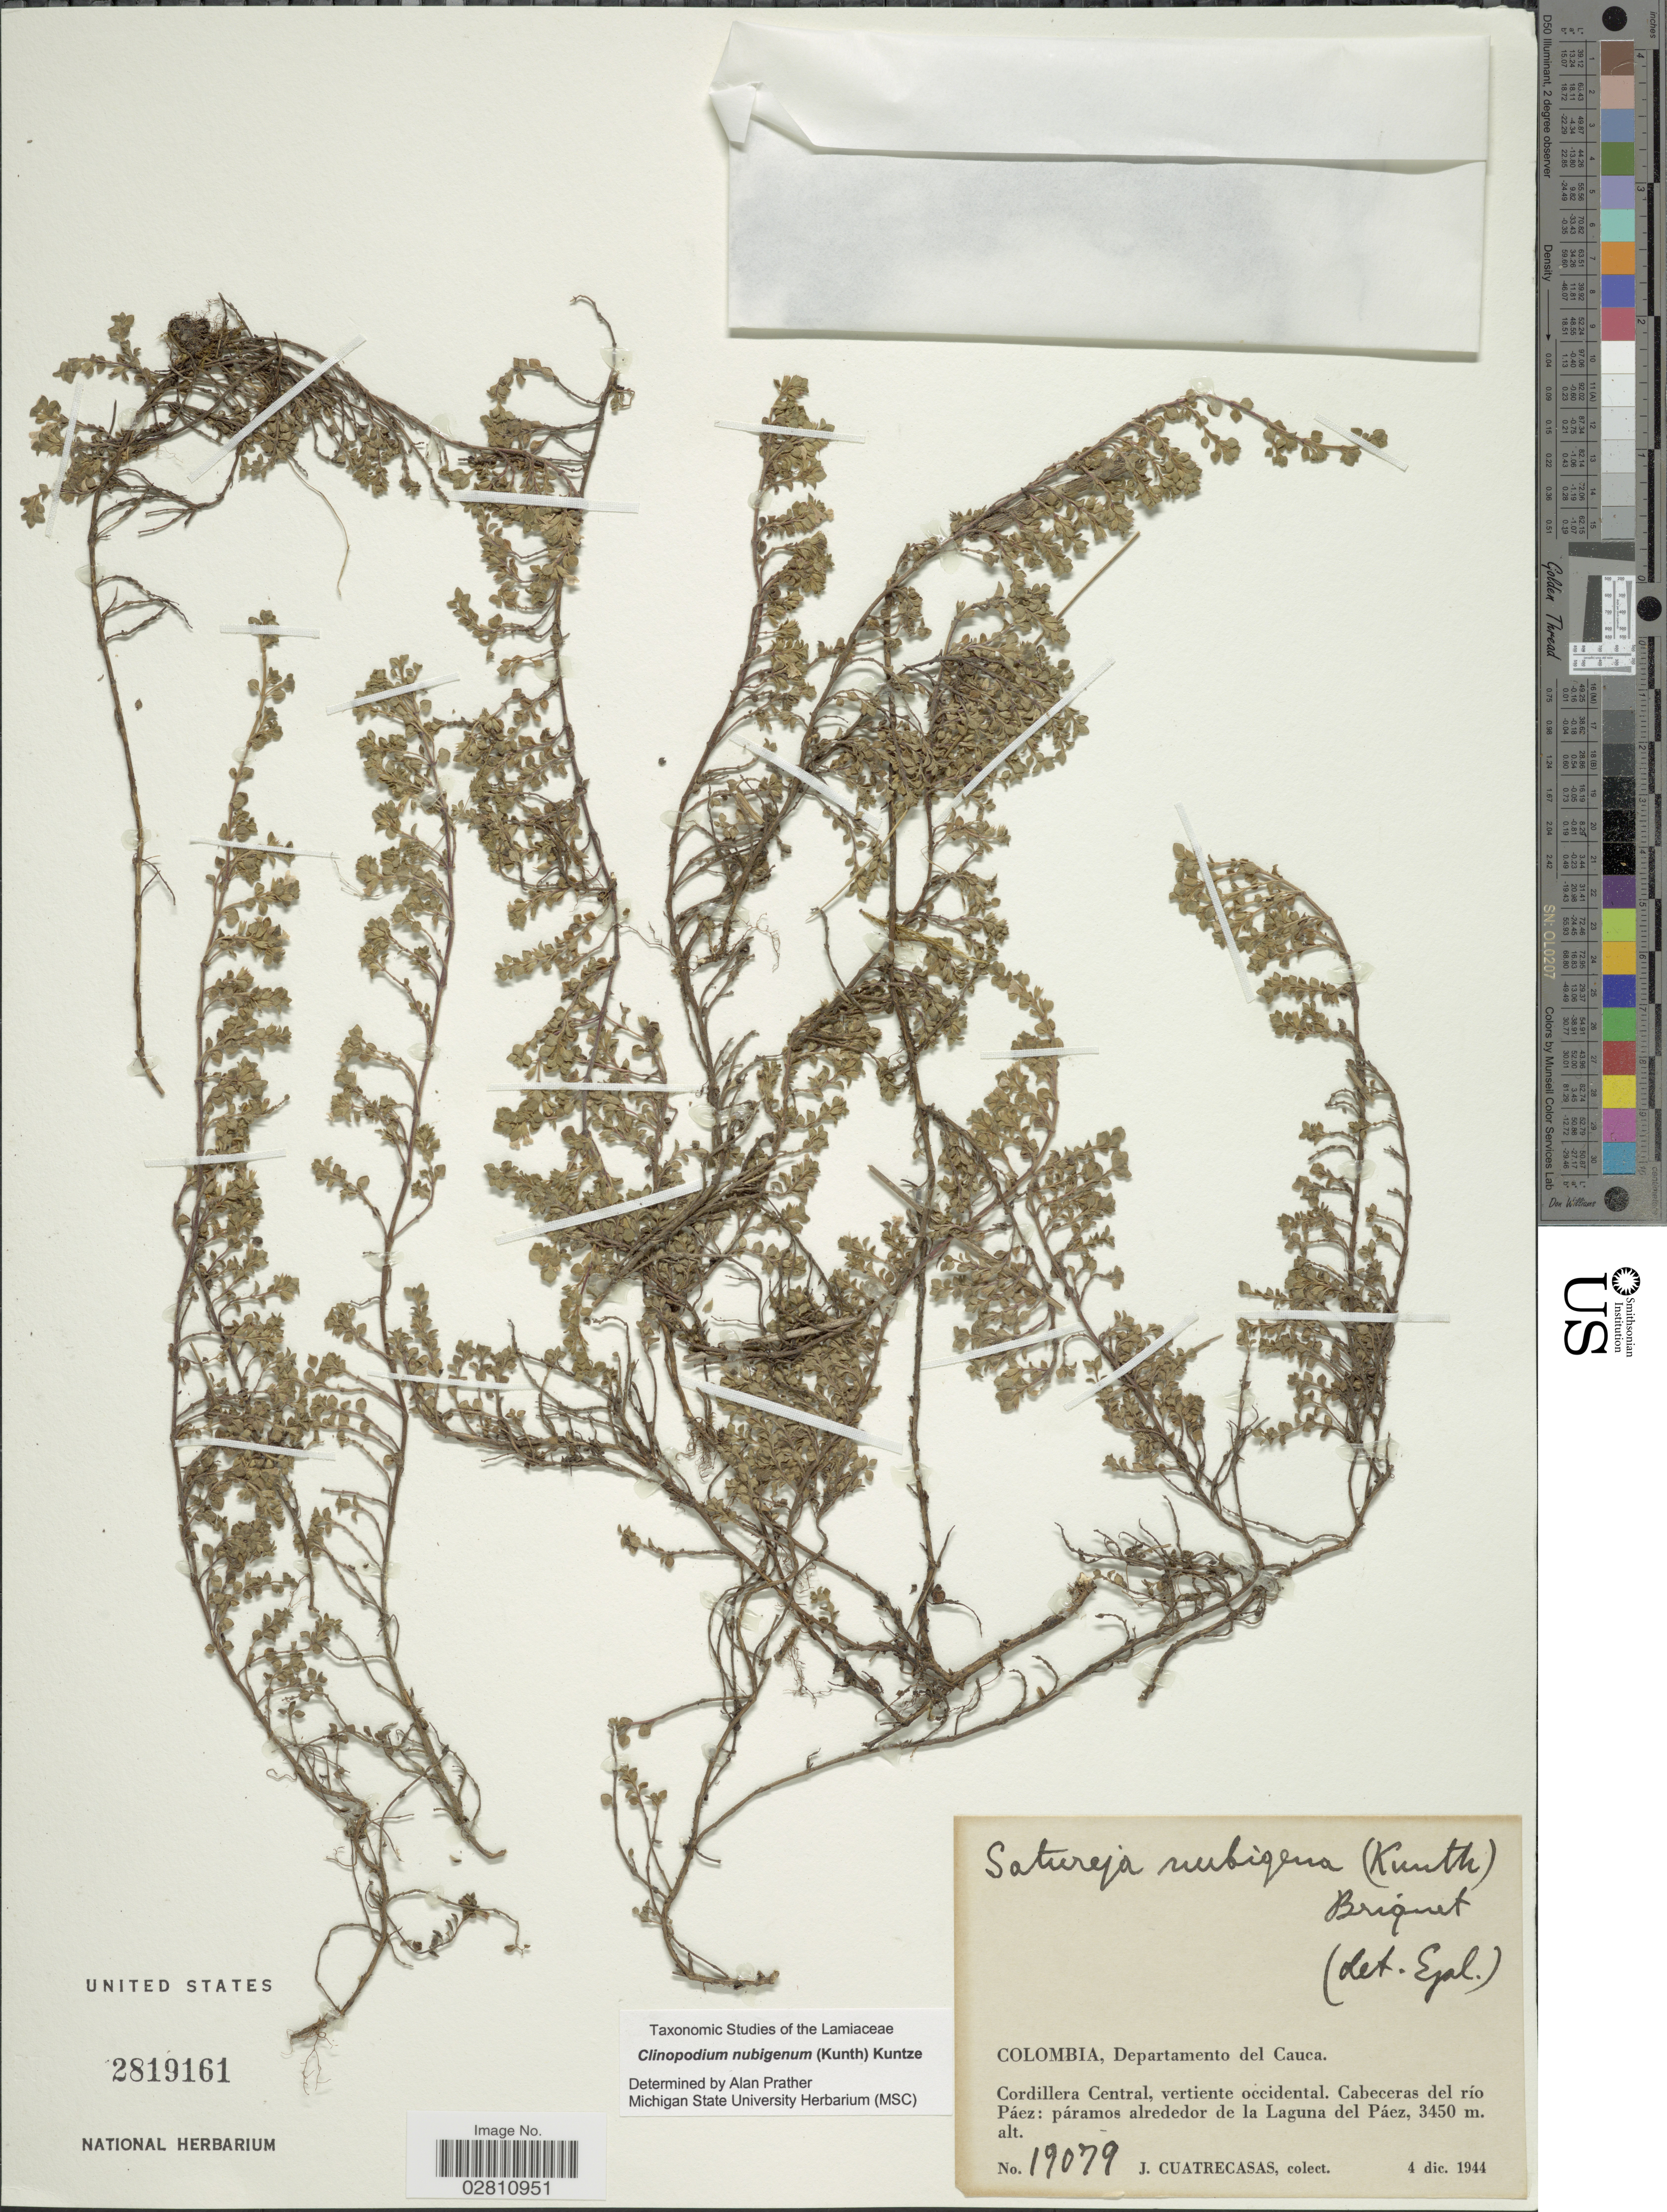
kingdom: Plantae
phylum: Tracheophyta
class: Magnoliopsida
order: Lamiales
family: Lamiaceae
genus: Clinopodium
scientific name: Clinopodium nubigenum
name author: (Kunth) Kuntze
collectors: J. Cuatrecasas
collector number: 19079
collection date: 1944-12-04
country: Colombia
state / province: Cauca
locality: Departamento del Cauca, Cordillera Central, vertiente occidental. Cabeceras del río Páez: páramos alrededor de la Laguna del Páez.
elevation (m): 3450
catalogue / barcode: US 2819161